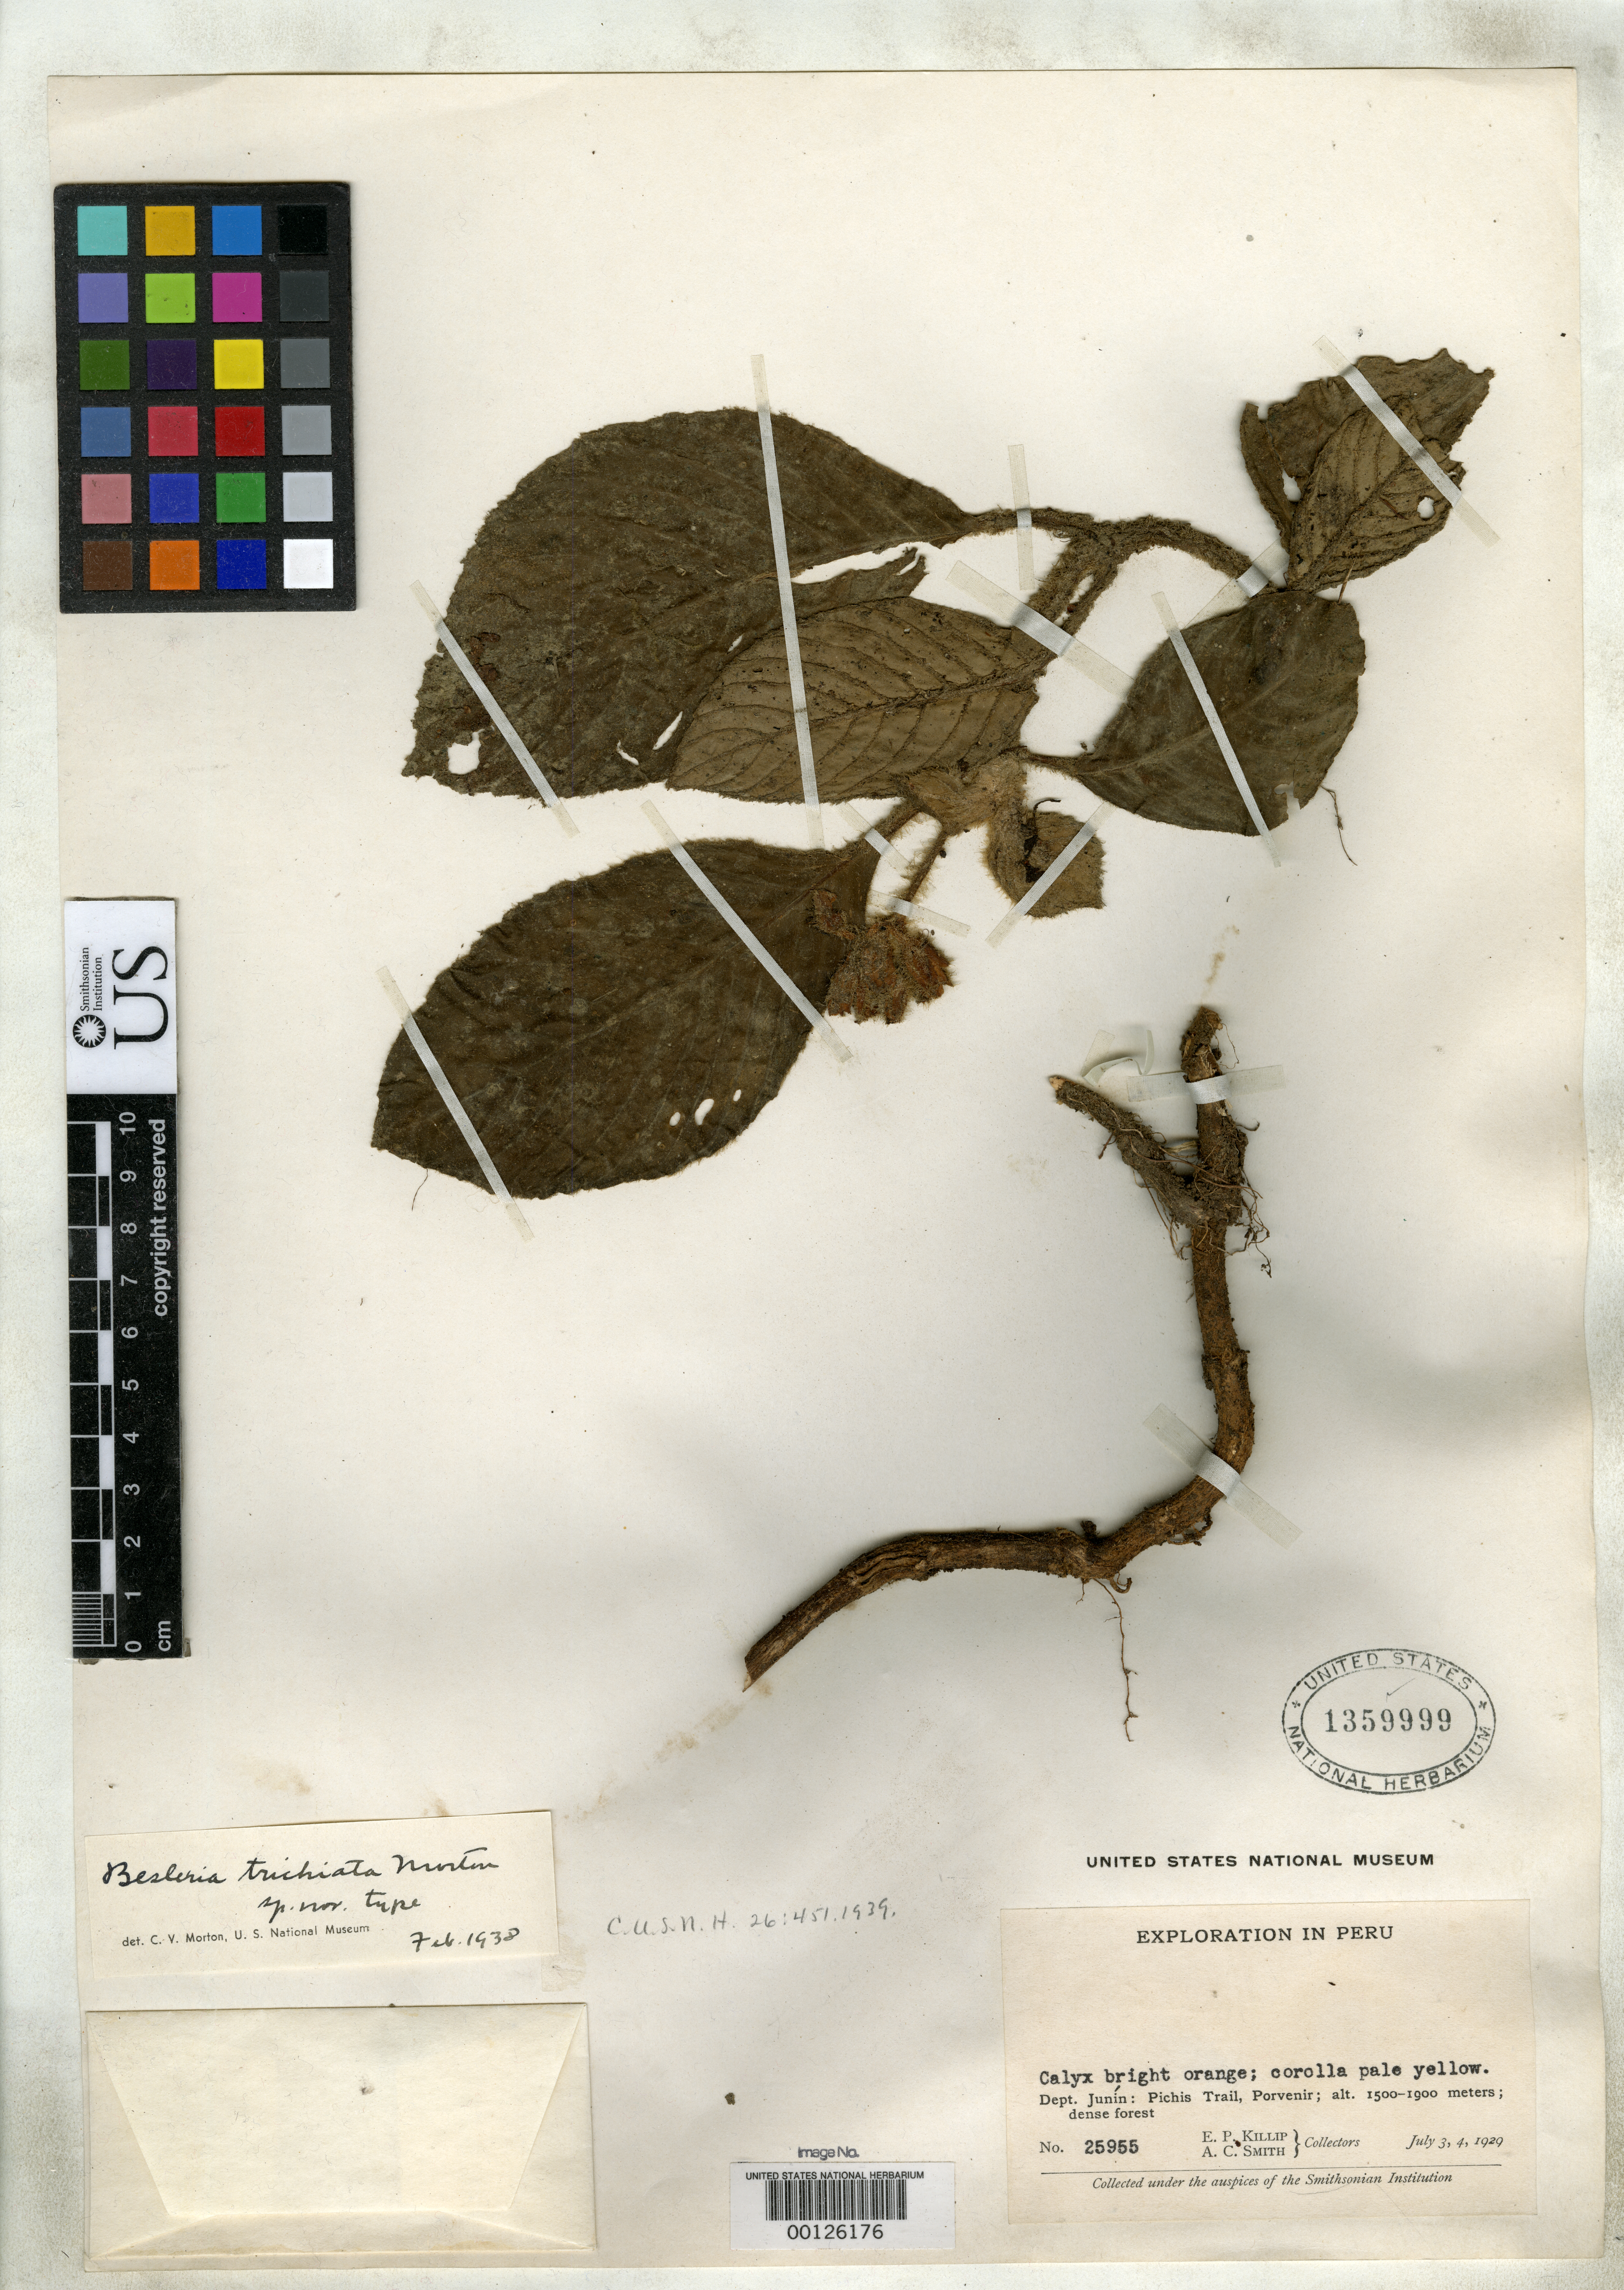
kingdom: Plantae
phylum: Tracheophyta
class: Magnoliopsida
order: Lamiales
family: Gesneriaceae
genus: Besleria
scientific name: Besleria trichiata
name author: C.V. Morton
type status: Holotype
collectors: E. P. Killip & A. C. Smith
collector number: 25955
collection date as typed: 03 Jul 1929 to 04 Jul 1929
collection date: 1929-07-03/1929-07-04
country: Peru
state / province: Junín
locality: Porvenir, Pichis trail.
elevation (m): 1500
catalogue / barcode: US 1359999